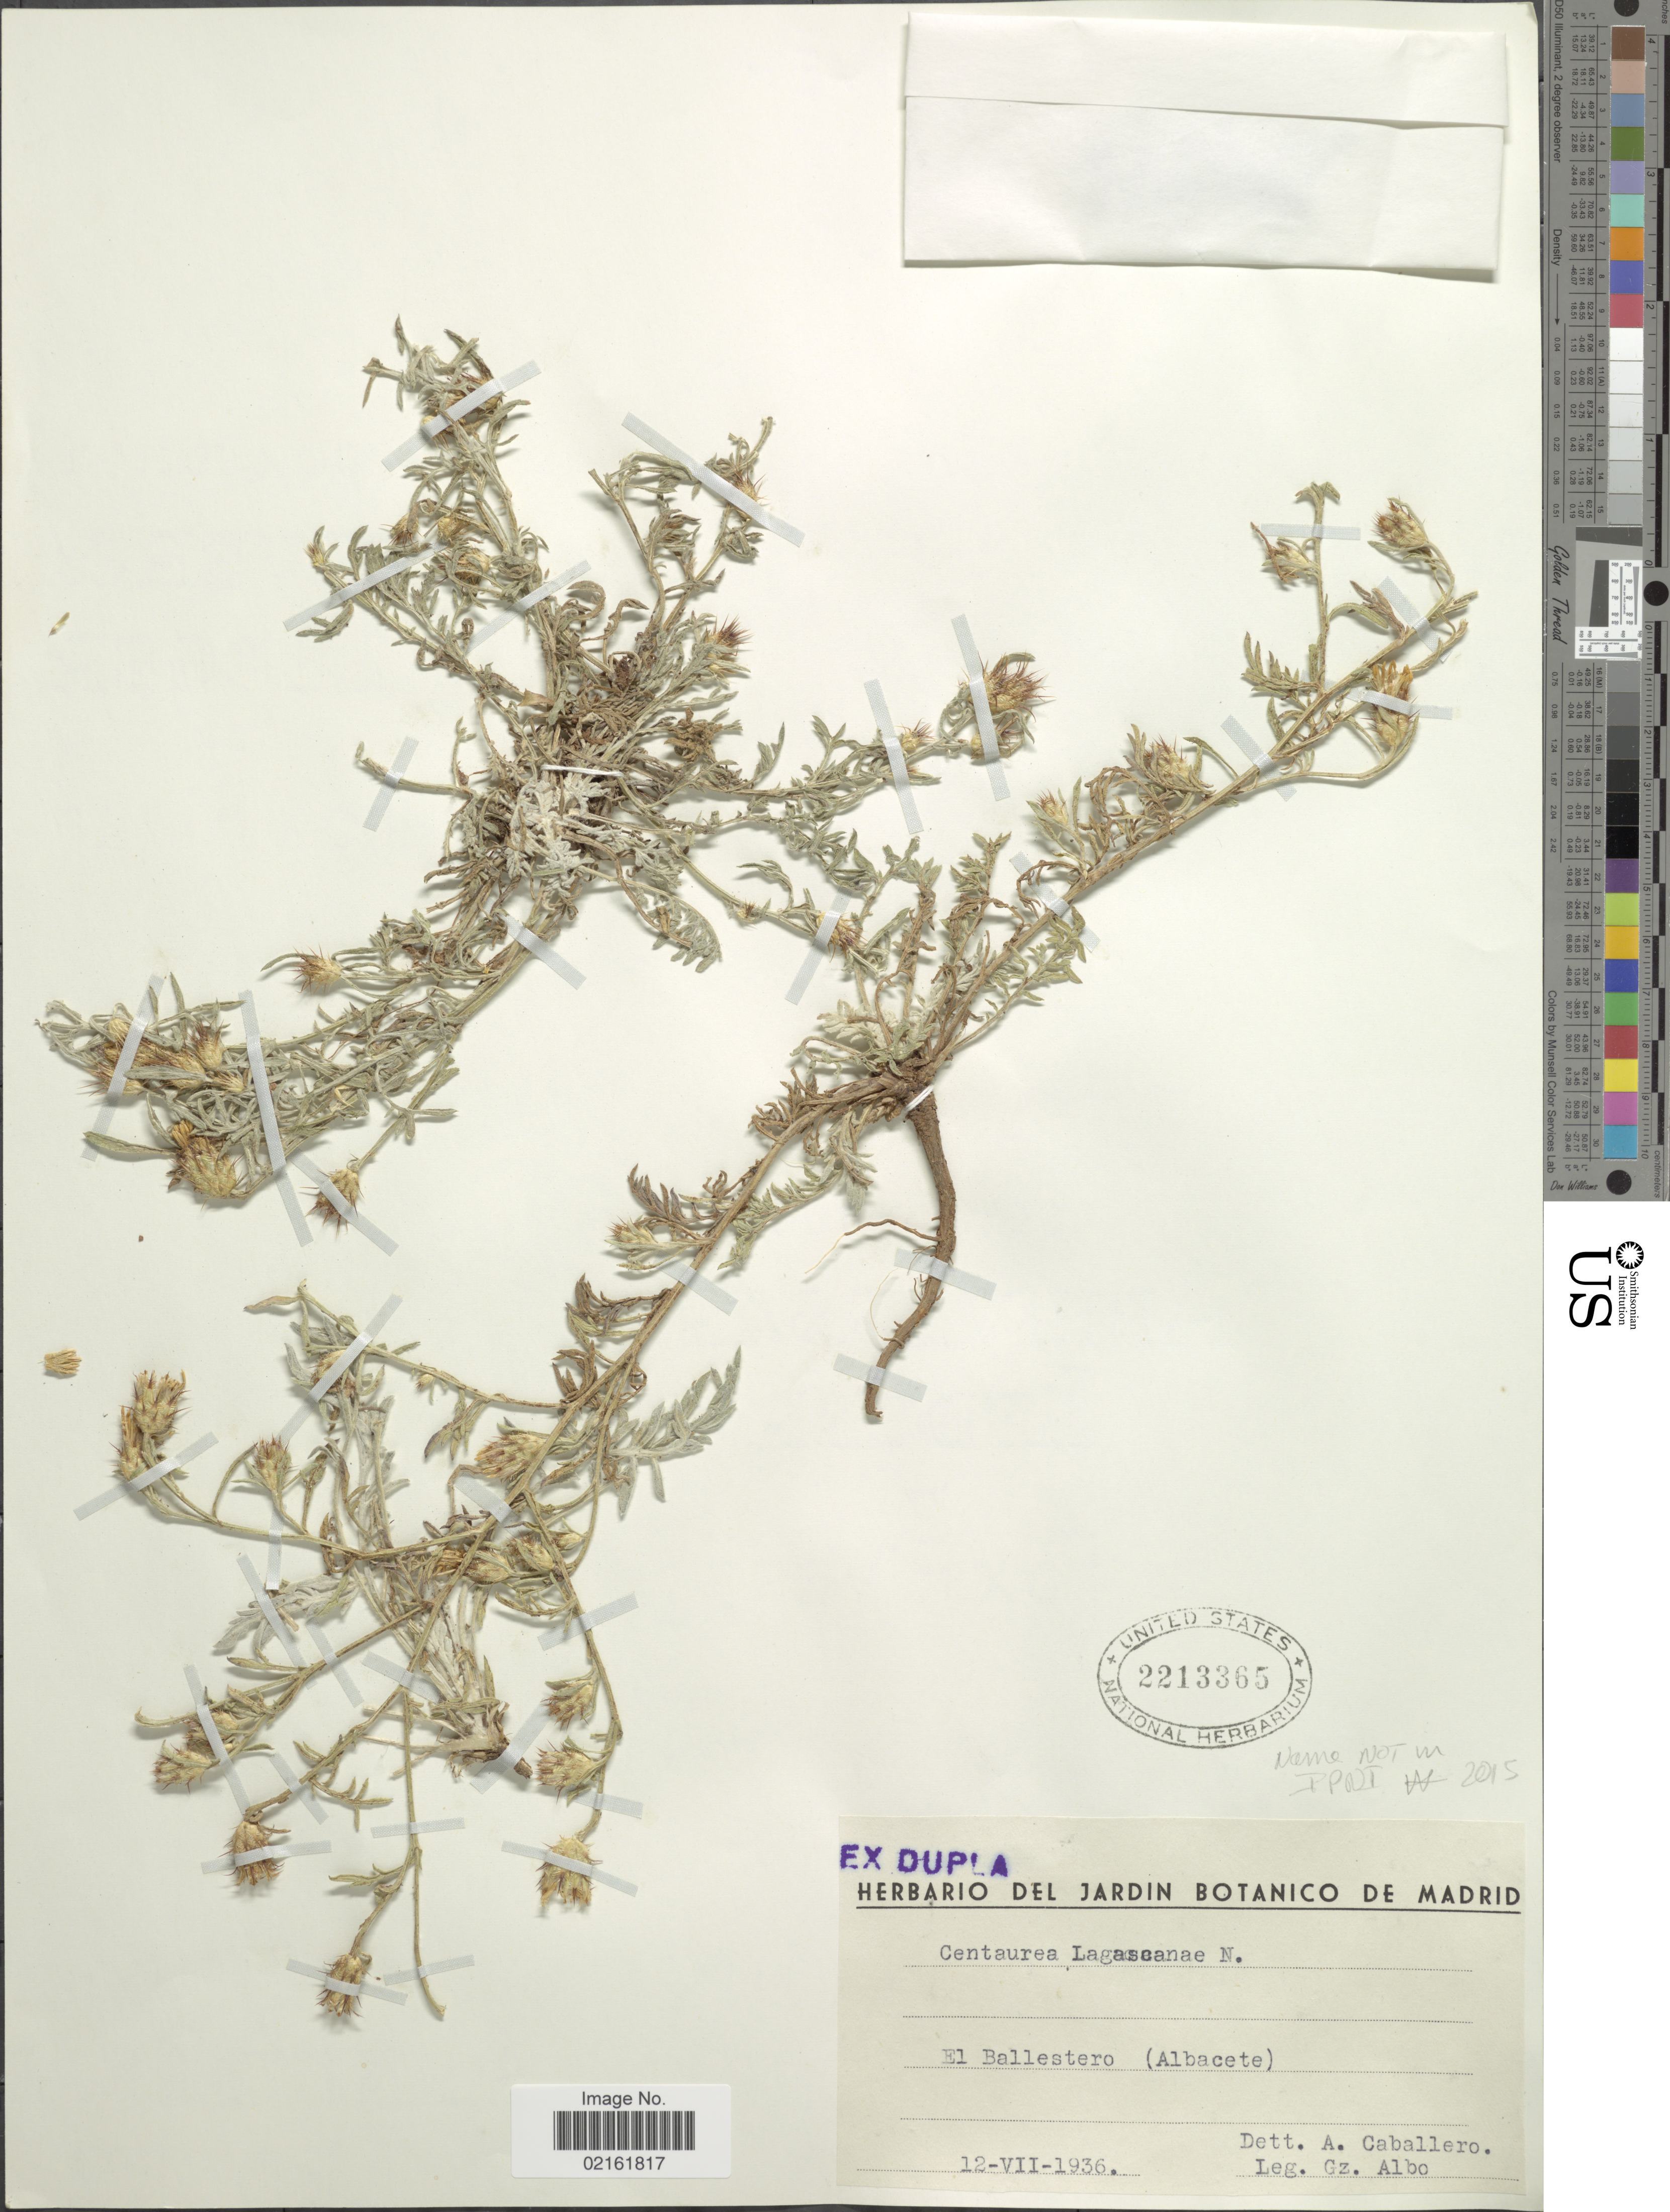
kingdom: Plantae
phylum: Tracheophyta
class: Magnoliopsida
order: Asterales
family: Asteraceae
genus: Centaurea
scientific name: Centaurea sp.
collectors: -. Albo G.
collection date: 1936-07-12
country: Spain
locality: El Ballestrero (Albacete)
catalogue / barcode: US 2213365